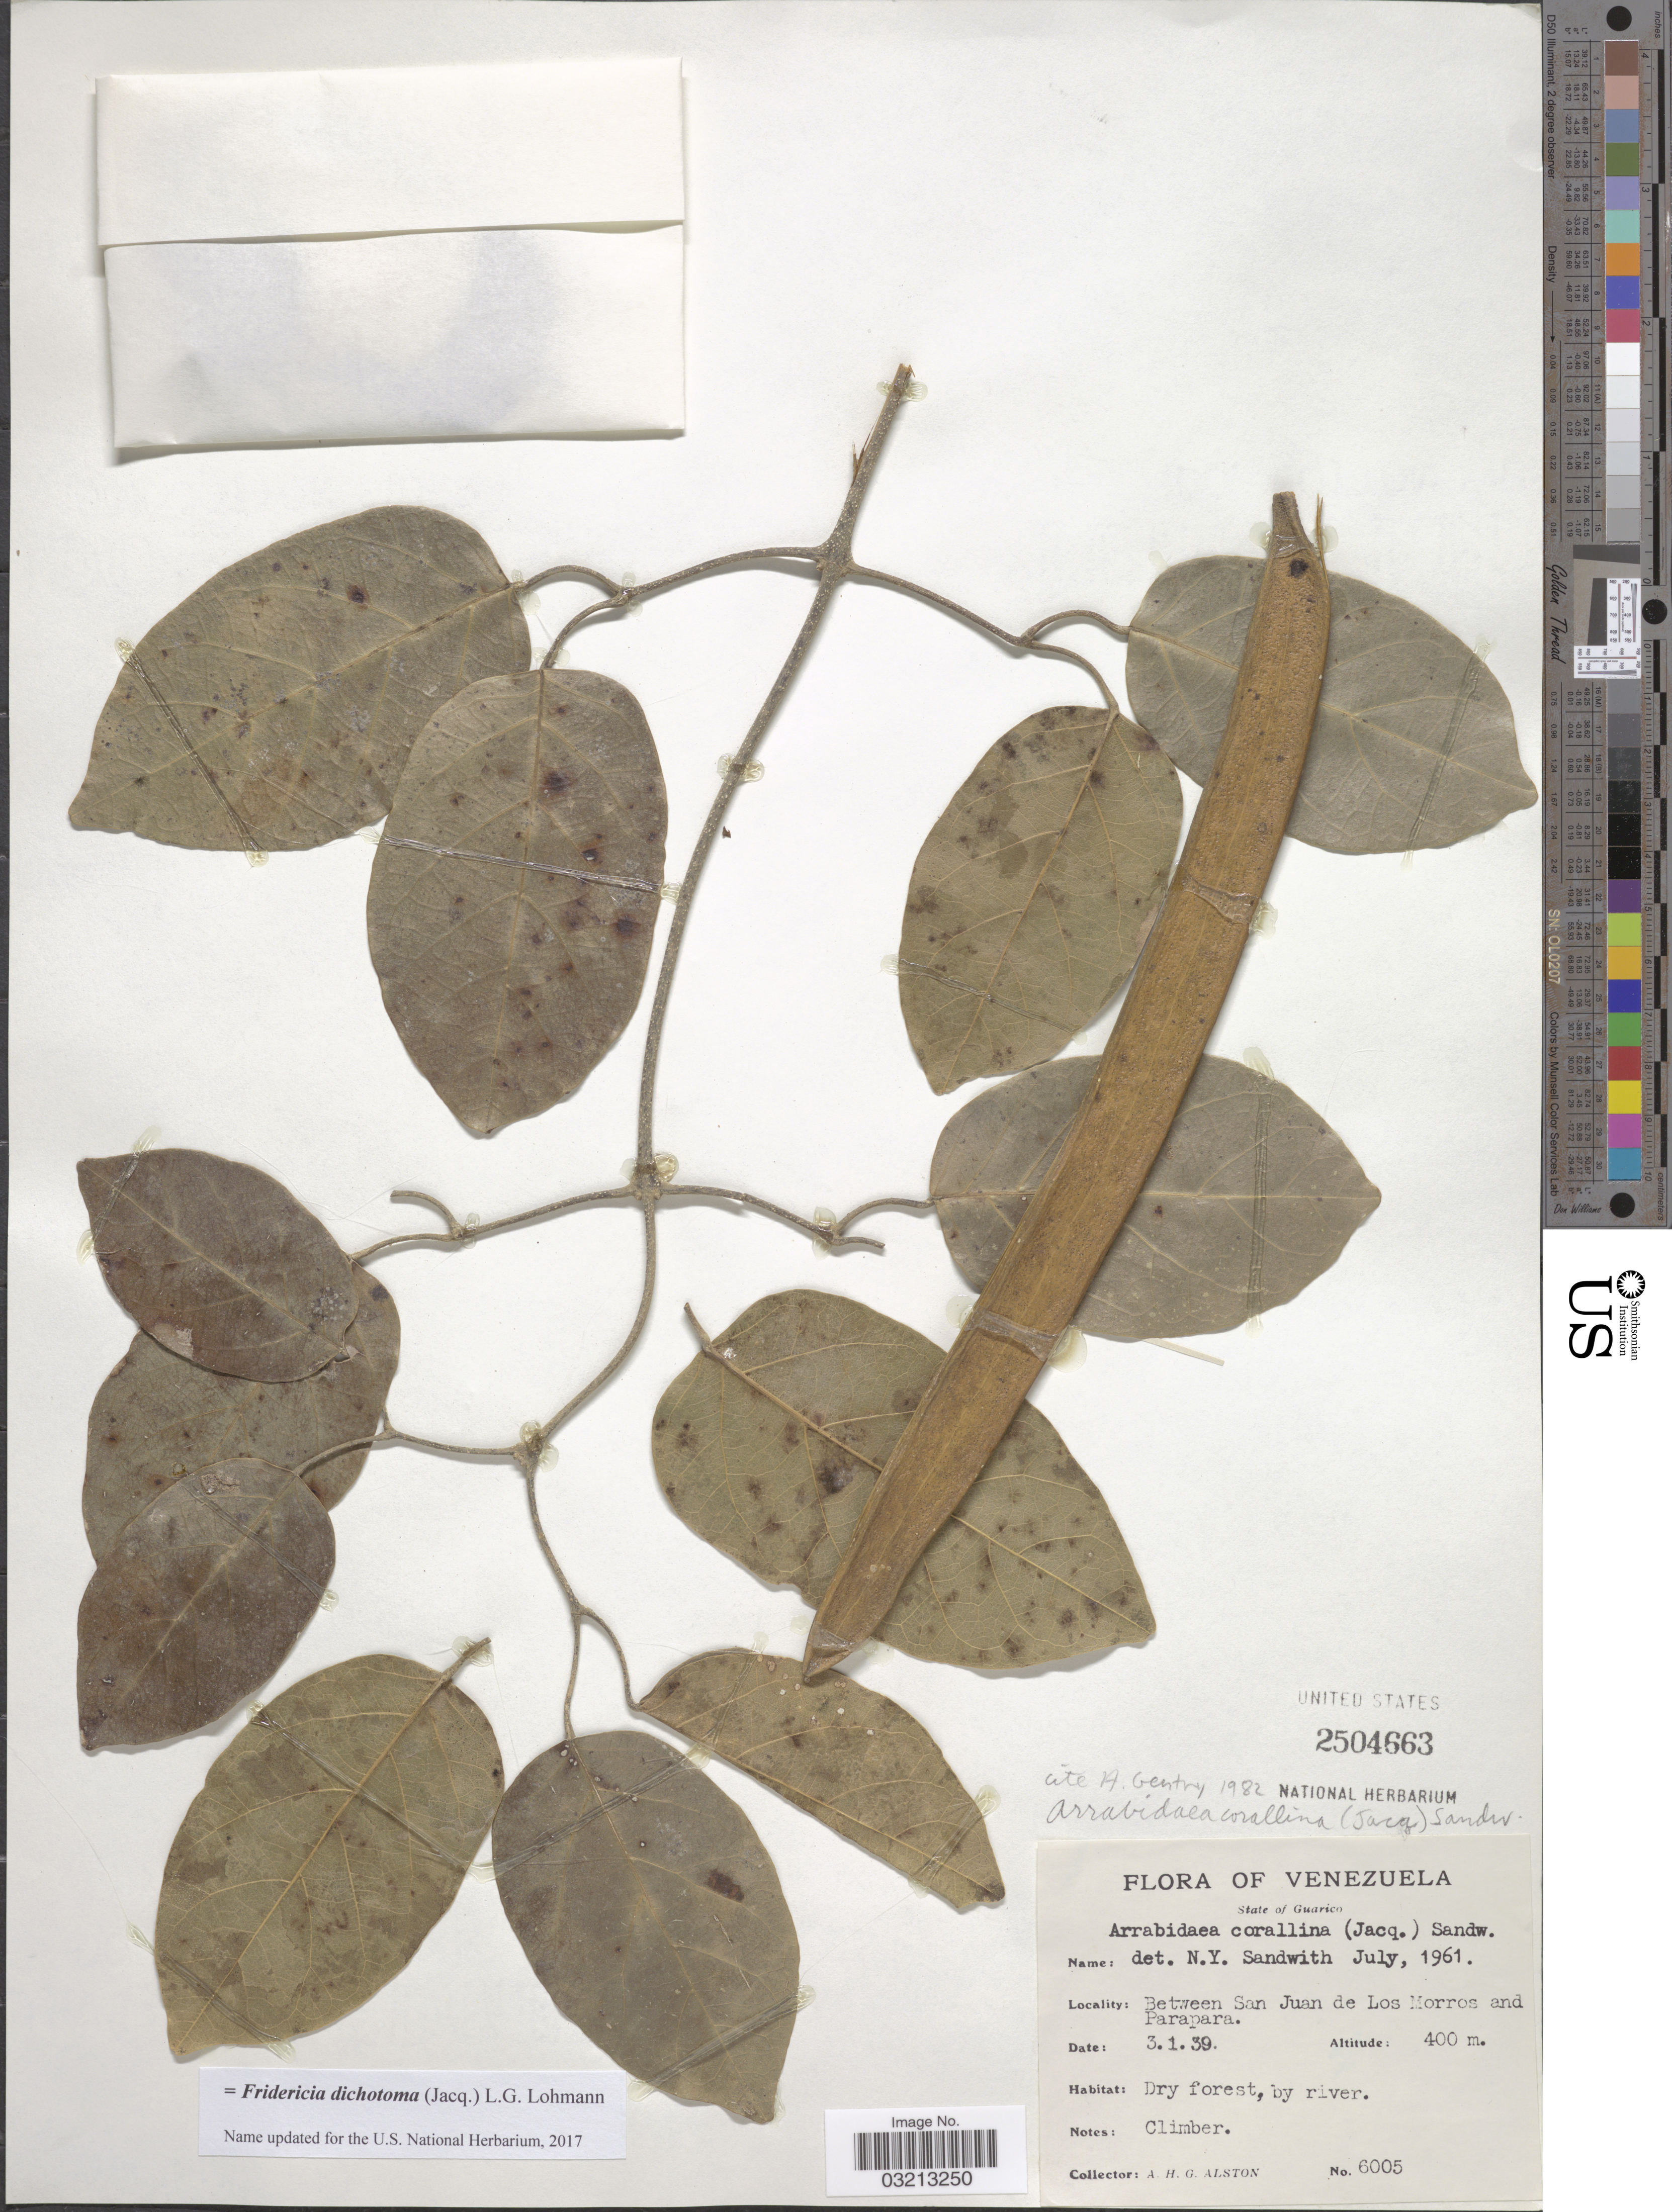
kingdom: Plantae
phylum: Tracheophyta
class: Magnoliopsida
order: Lamiales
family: Bignoniaceae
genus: Fridericia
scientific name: Fridericia dichotoma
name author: (Jacq.) L.G. Lohmann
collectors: A. H. Alston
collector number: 6005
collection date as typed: Transcribed d/m/y: 3/1/39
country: Venezuela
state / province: Guárico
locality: Between San Juan de Los Morros and Parapara.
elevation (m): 400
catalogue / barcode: US 2504663